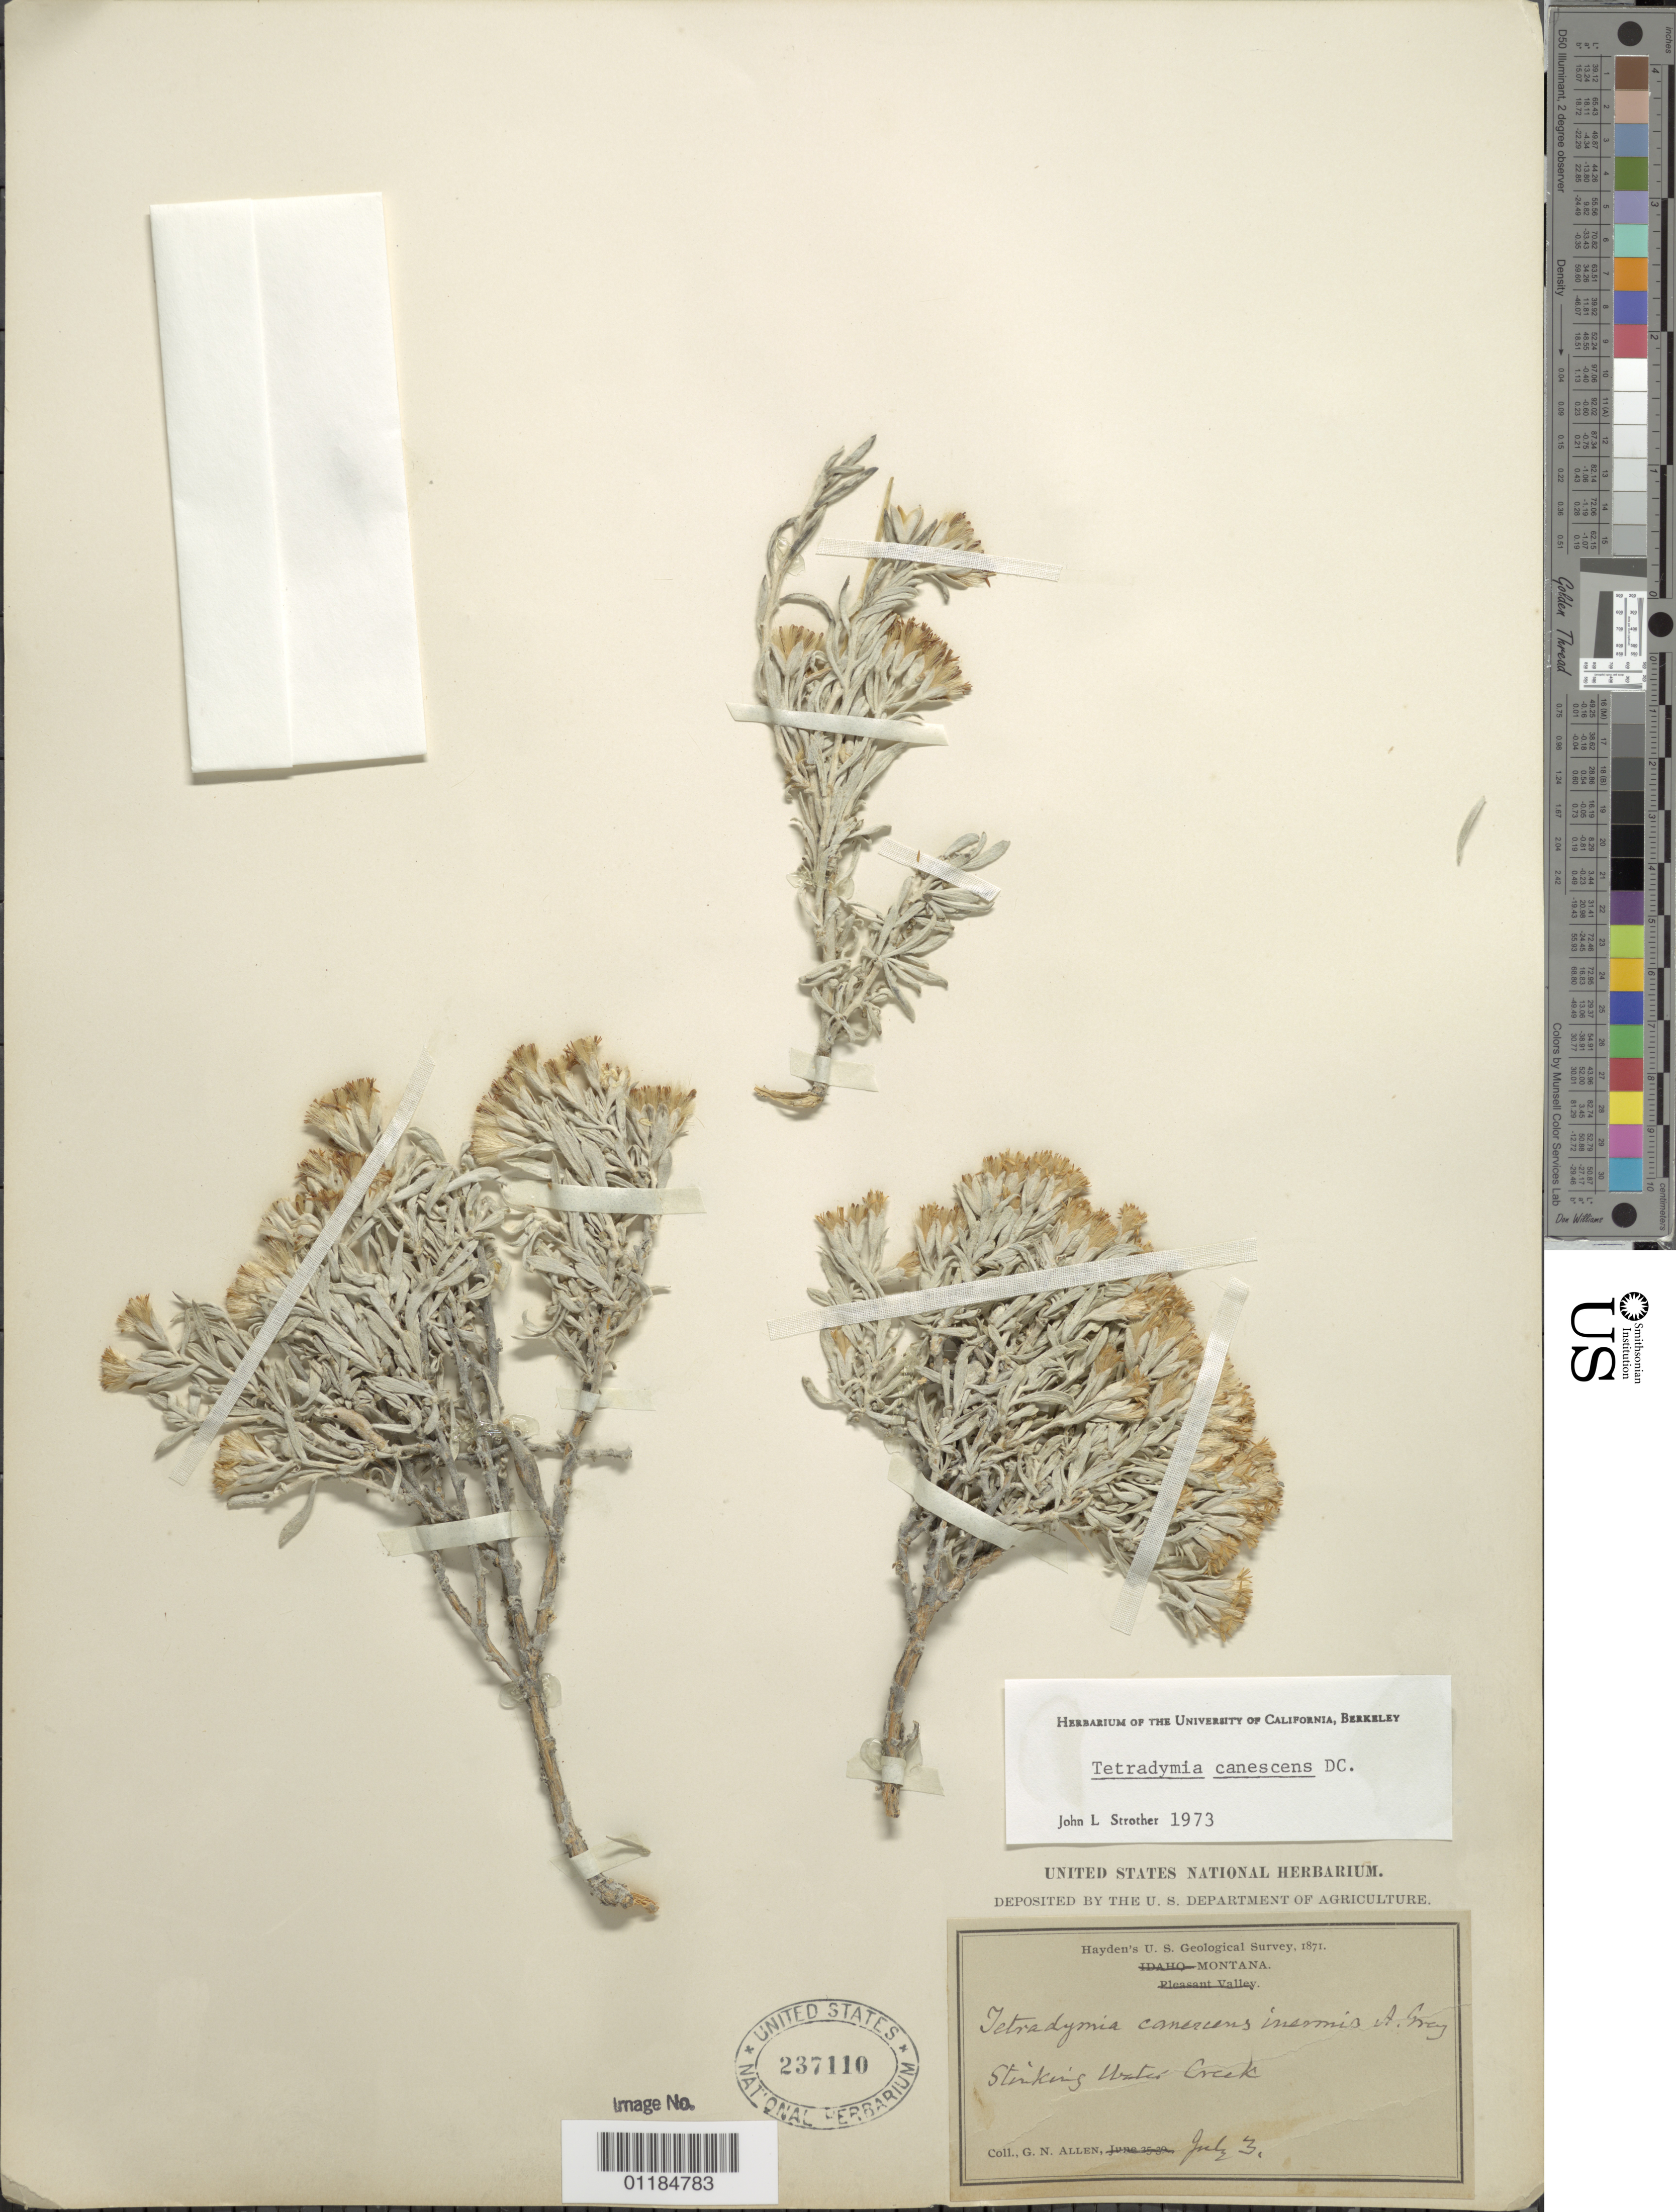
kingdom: Plantae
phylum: Tracheophyta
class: Magnoliopsida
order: Asterales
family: Asteraceae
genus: Tetradymia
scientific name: Tetradymia canescens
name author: DC.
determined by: Strother, J. L., (UC), University of California Berkeley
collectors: G. N. Allen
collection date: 1871-07-03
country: United States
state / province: Montana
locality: Stinking Water Creek.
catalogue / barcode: US 237110